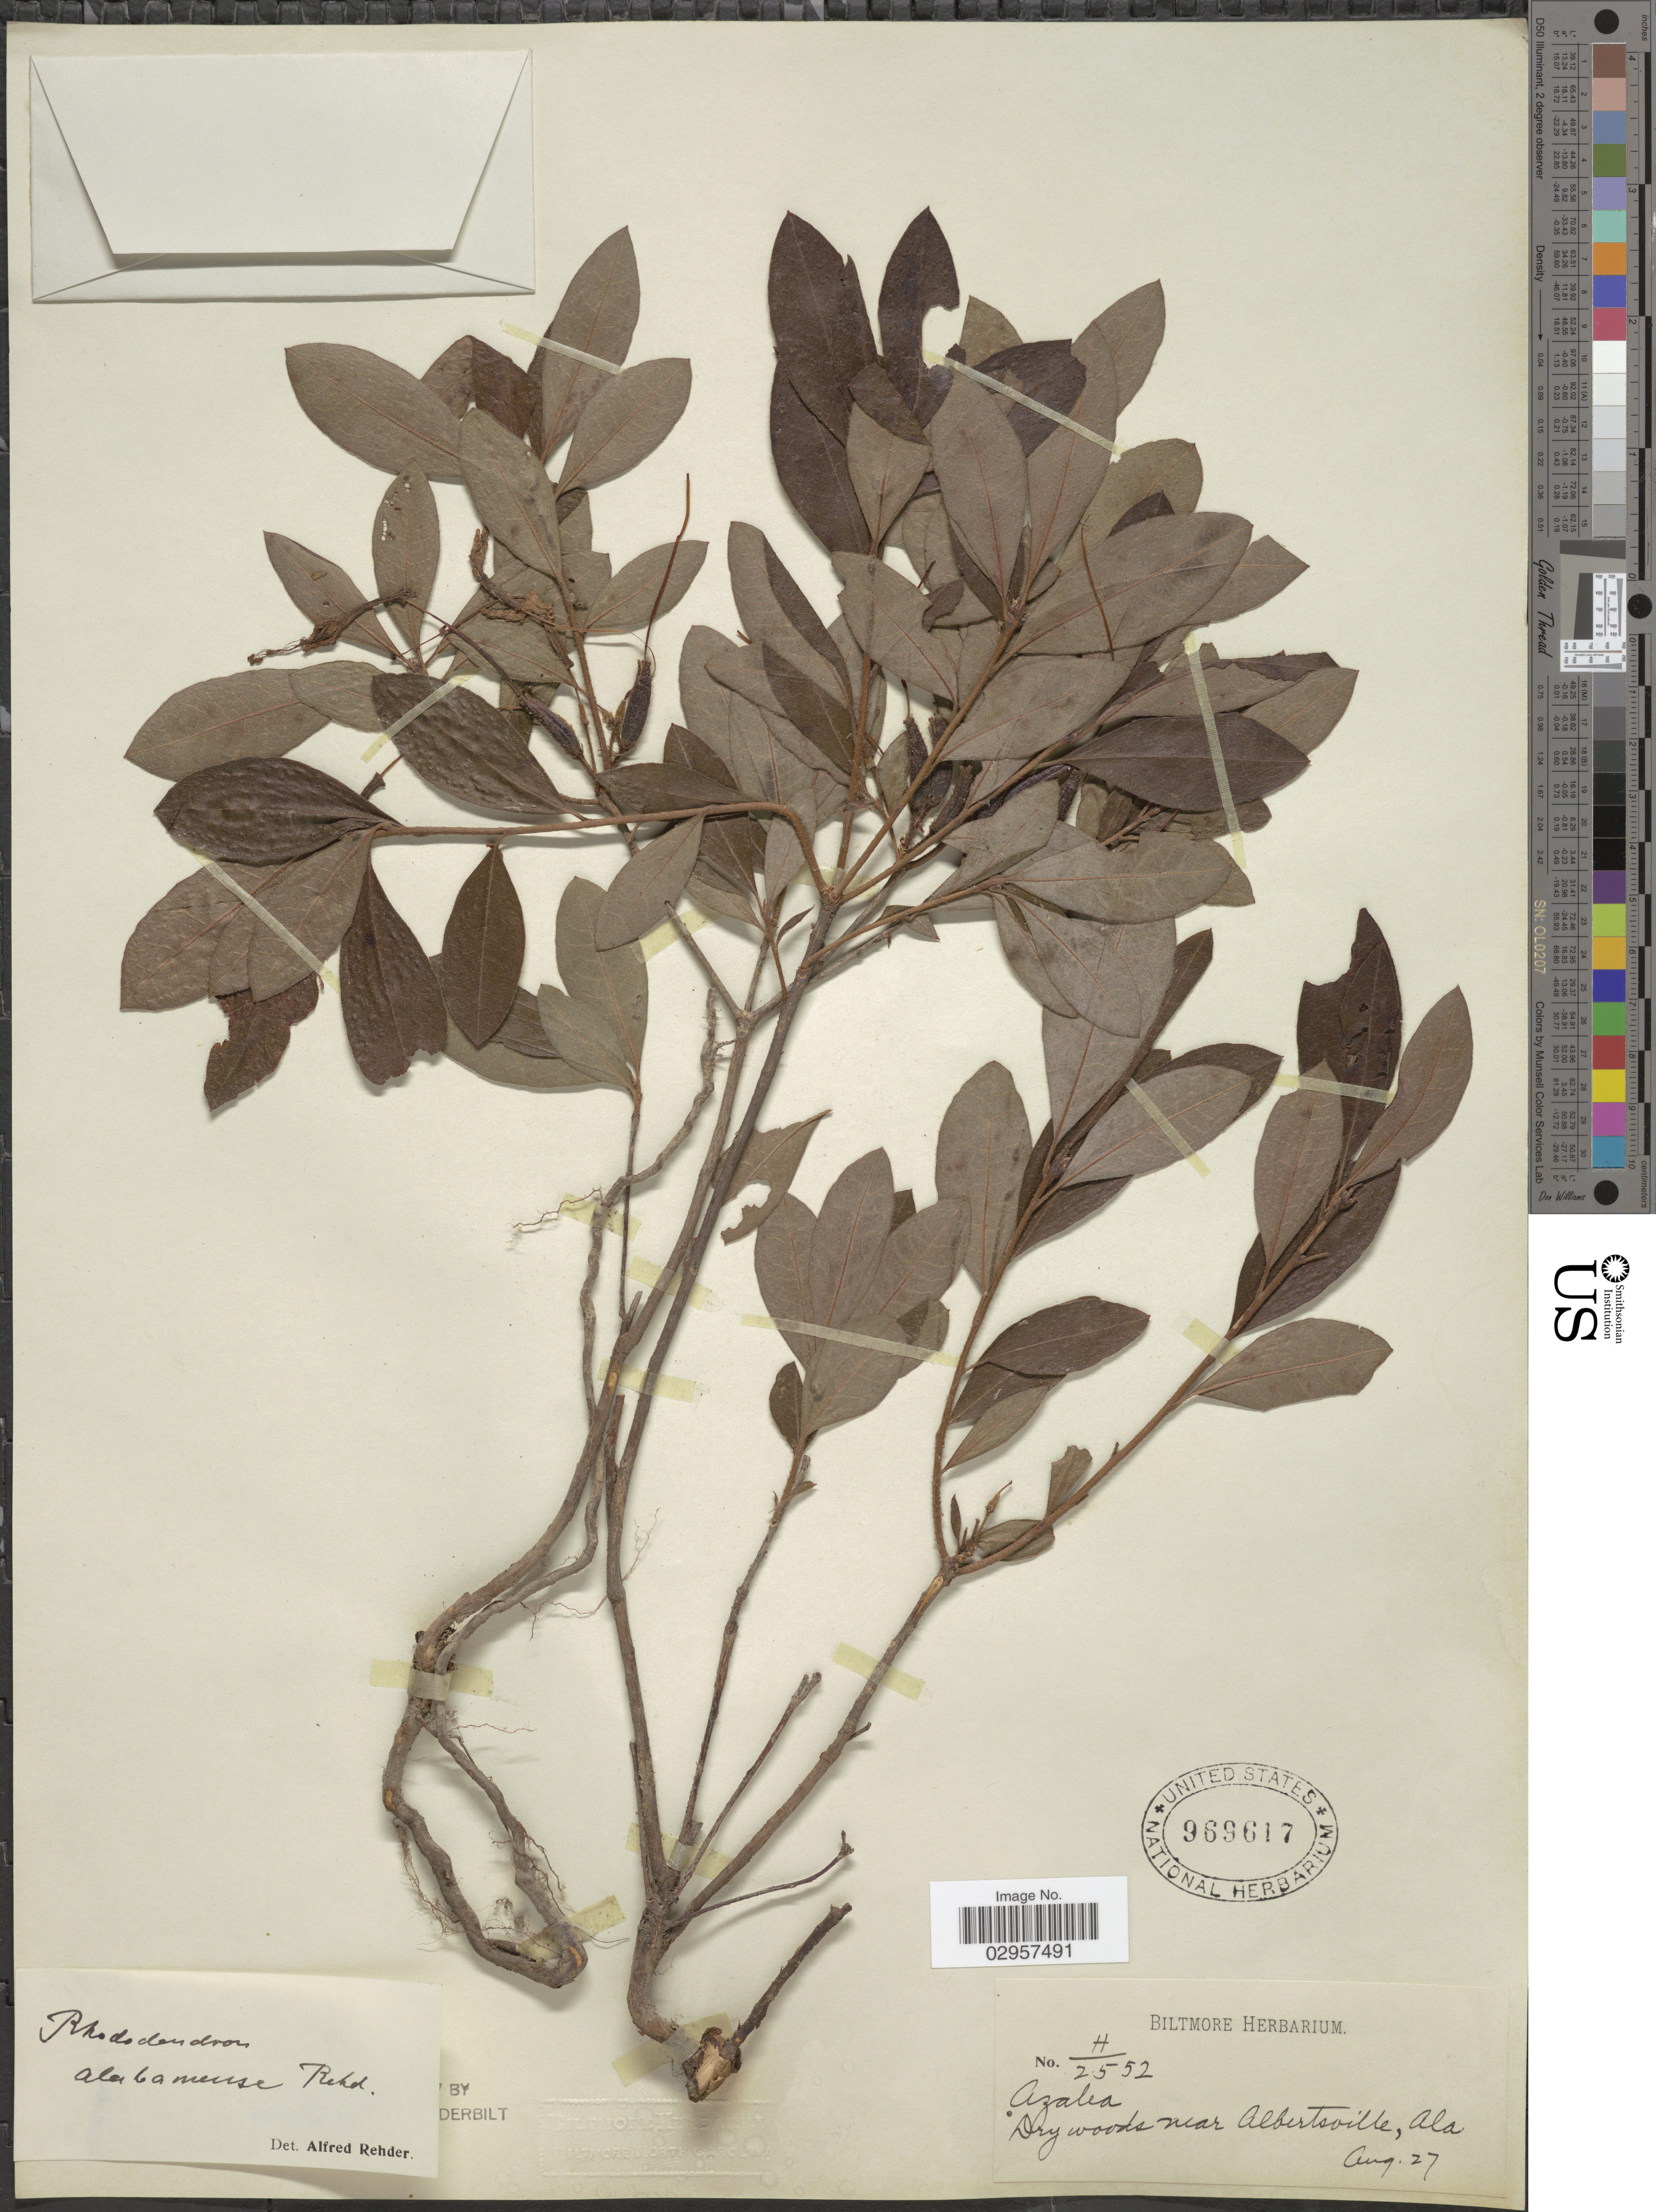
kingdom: Plantae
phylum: Tracheophyta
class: Magnoliopsida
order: Ericales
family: Ericaceae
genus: Rhododendron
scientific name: Rhododendron alabamense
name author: Rehder in E.H. Wilson & Rehder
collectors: ex herb. Biltmore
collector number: H/2552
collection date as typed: Transcribed d/m/y: /8/27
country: United States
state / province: Alabama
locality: Dry woods near Albertsville.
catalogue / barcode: US 969617